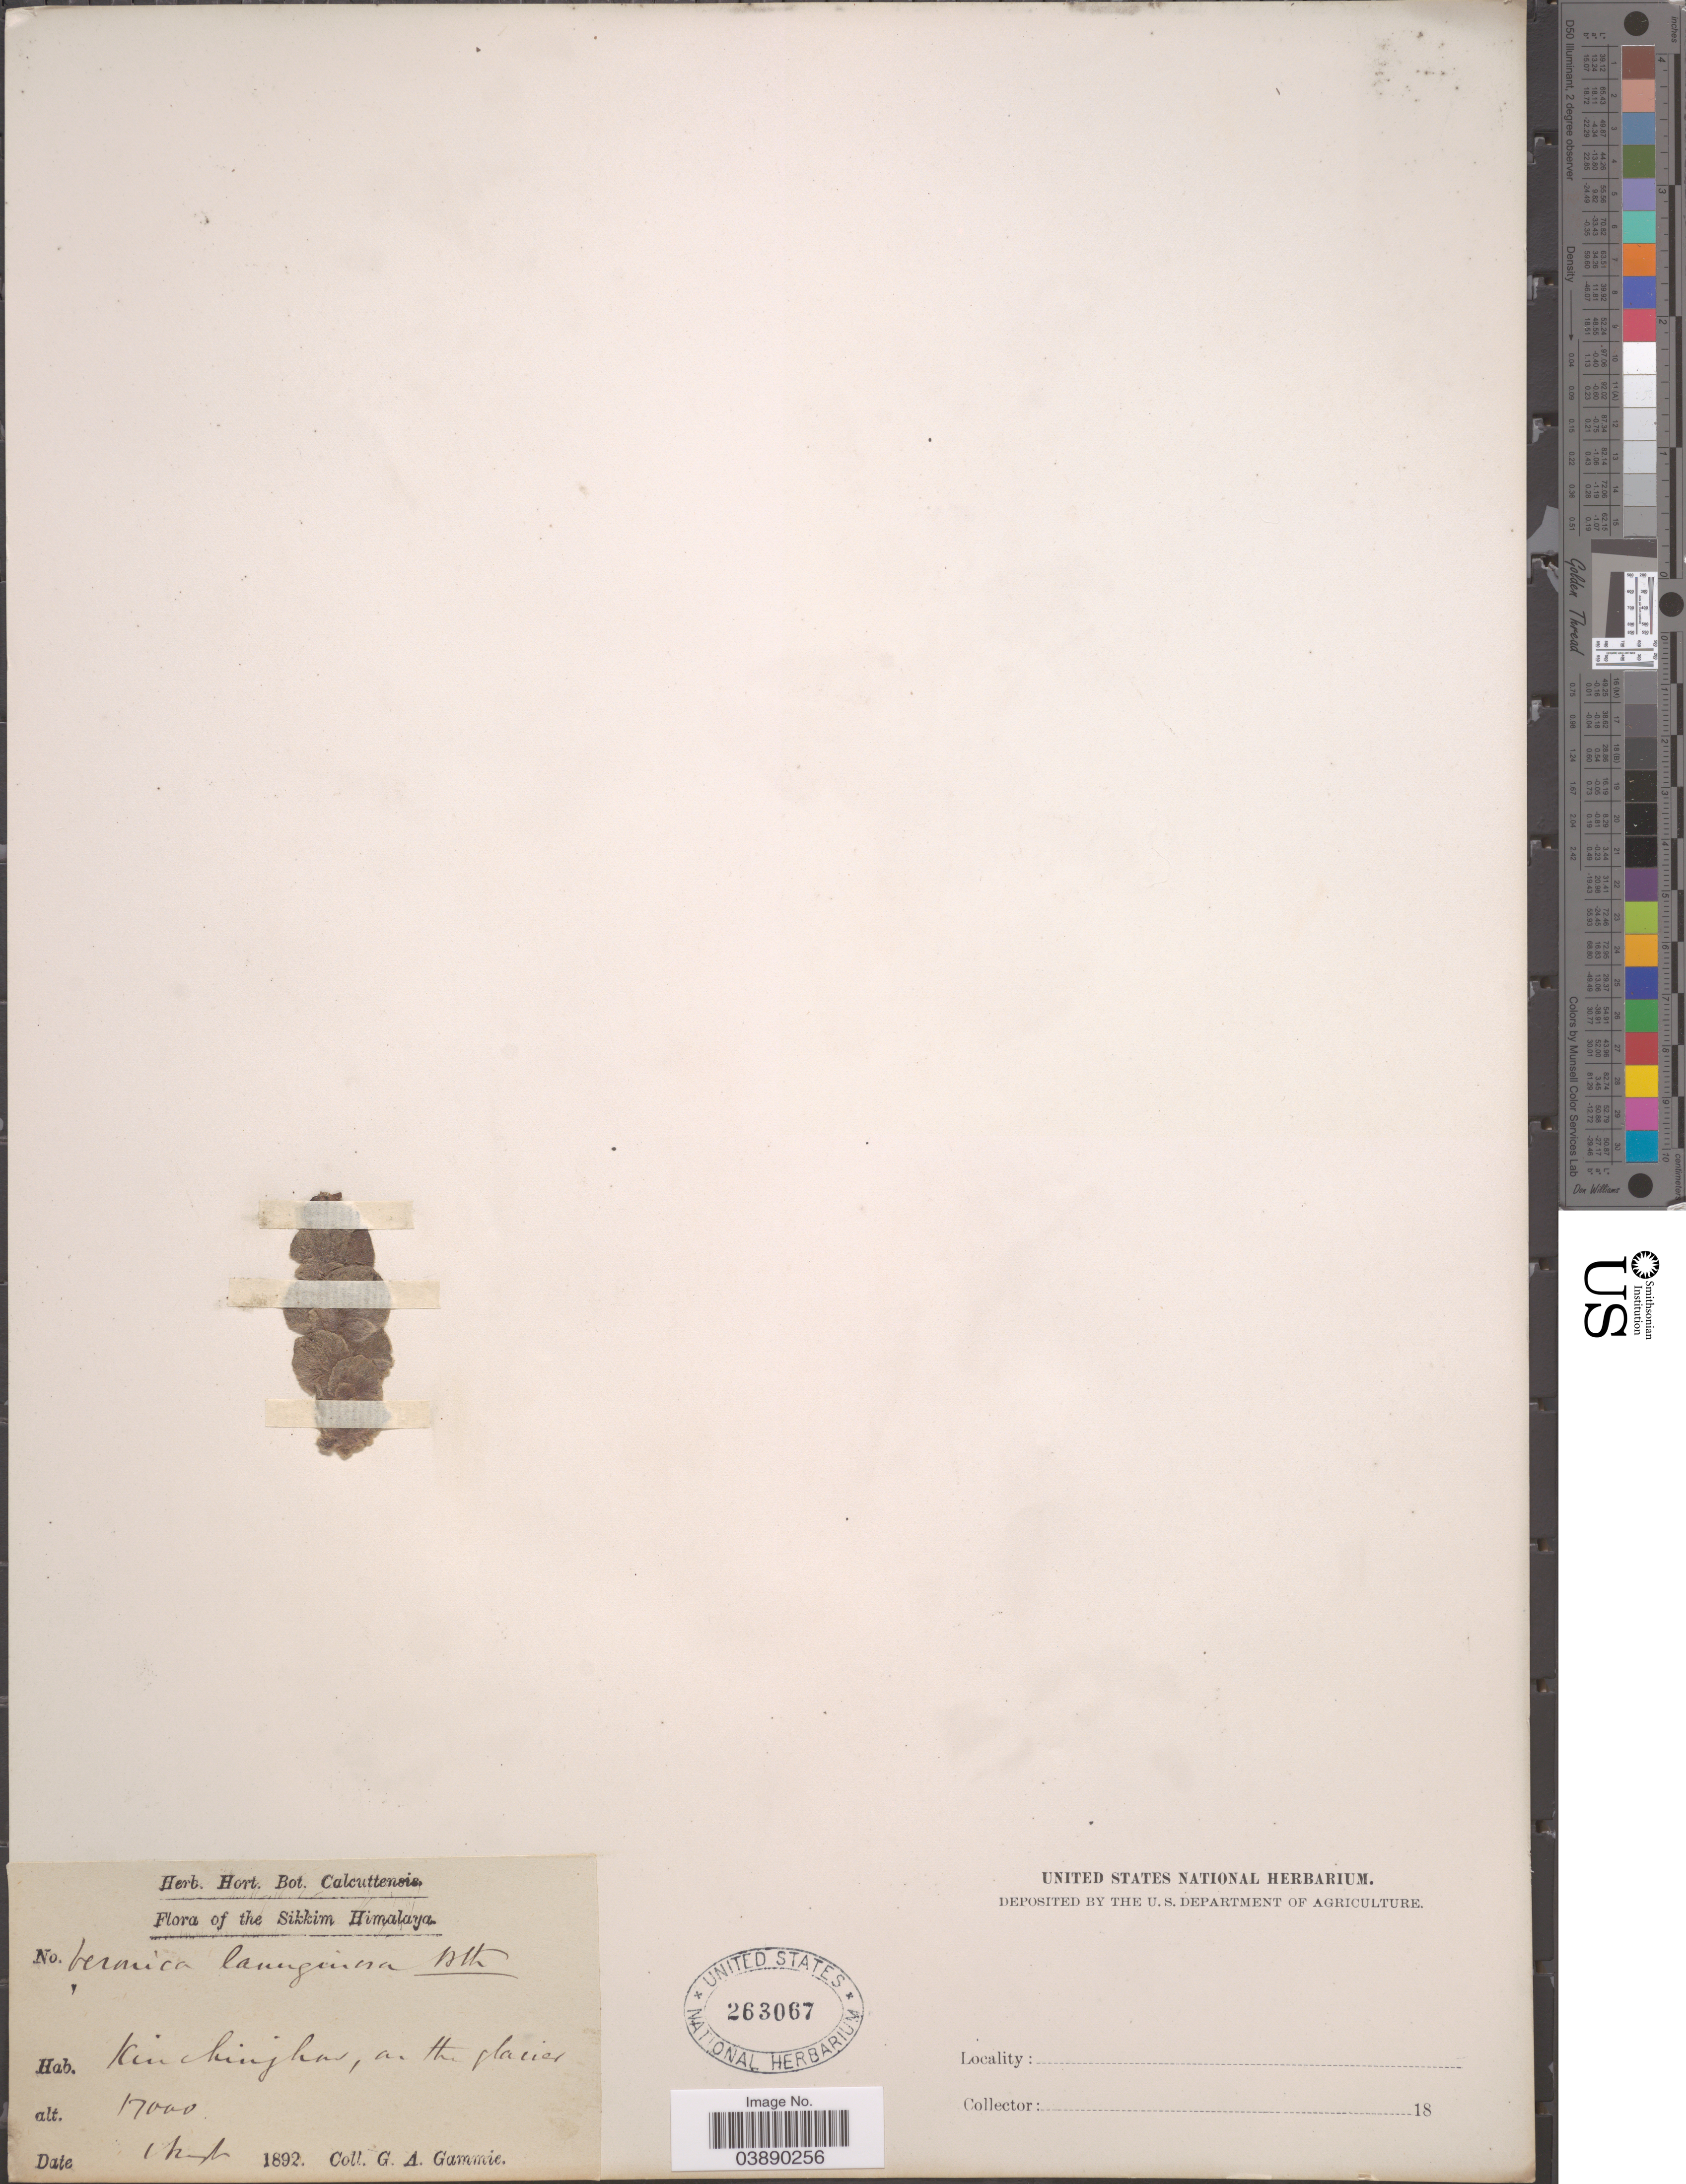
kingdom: Plantae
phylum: Tracheophyta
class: Magnoliopsida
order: Lamiales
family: Plantaginaceae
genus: Veronica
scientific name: Veronica lanuginosa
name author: Benth. ex Hook. f.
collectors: G. Gammie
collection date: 1892-09-01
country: India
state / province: Sikkim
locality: Sikkim Himalaya. Kin hinghaw.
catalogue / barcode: US 263067